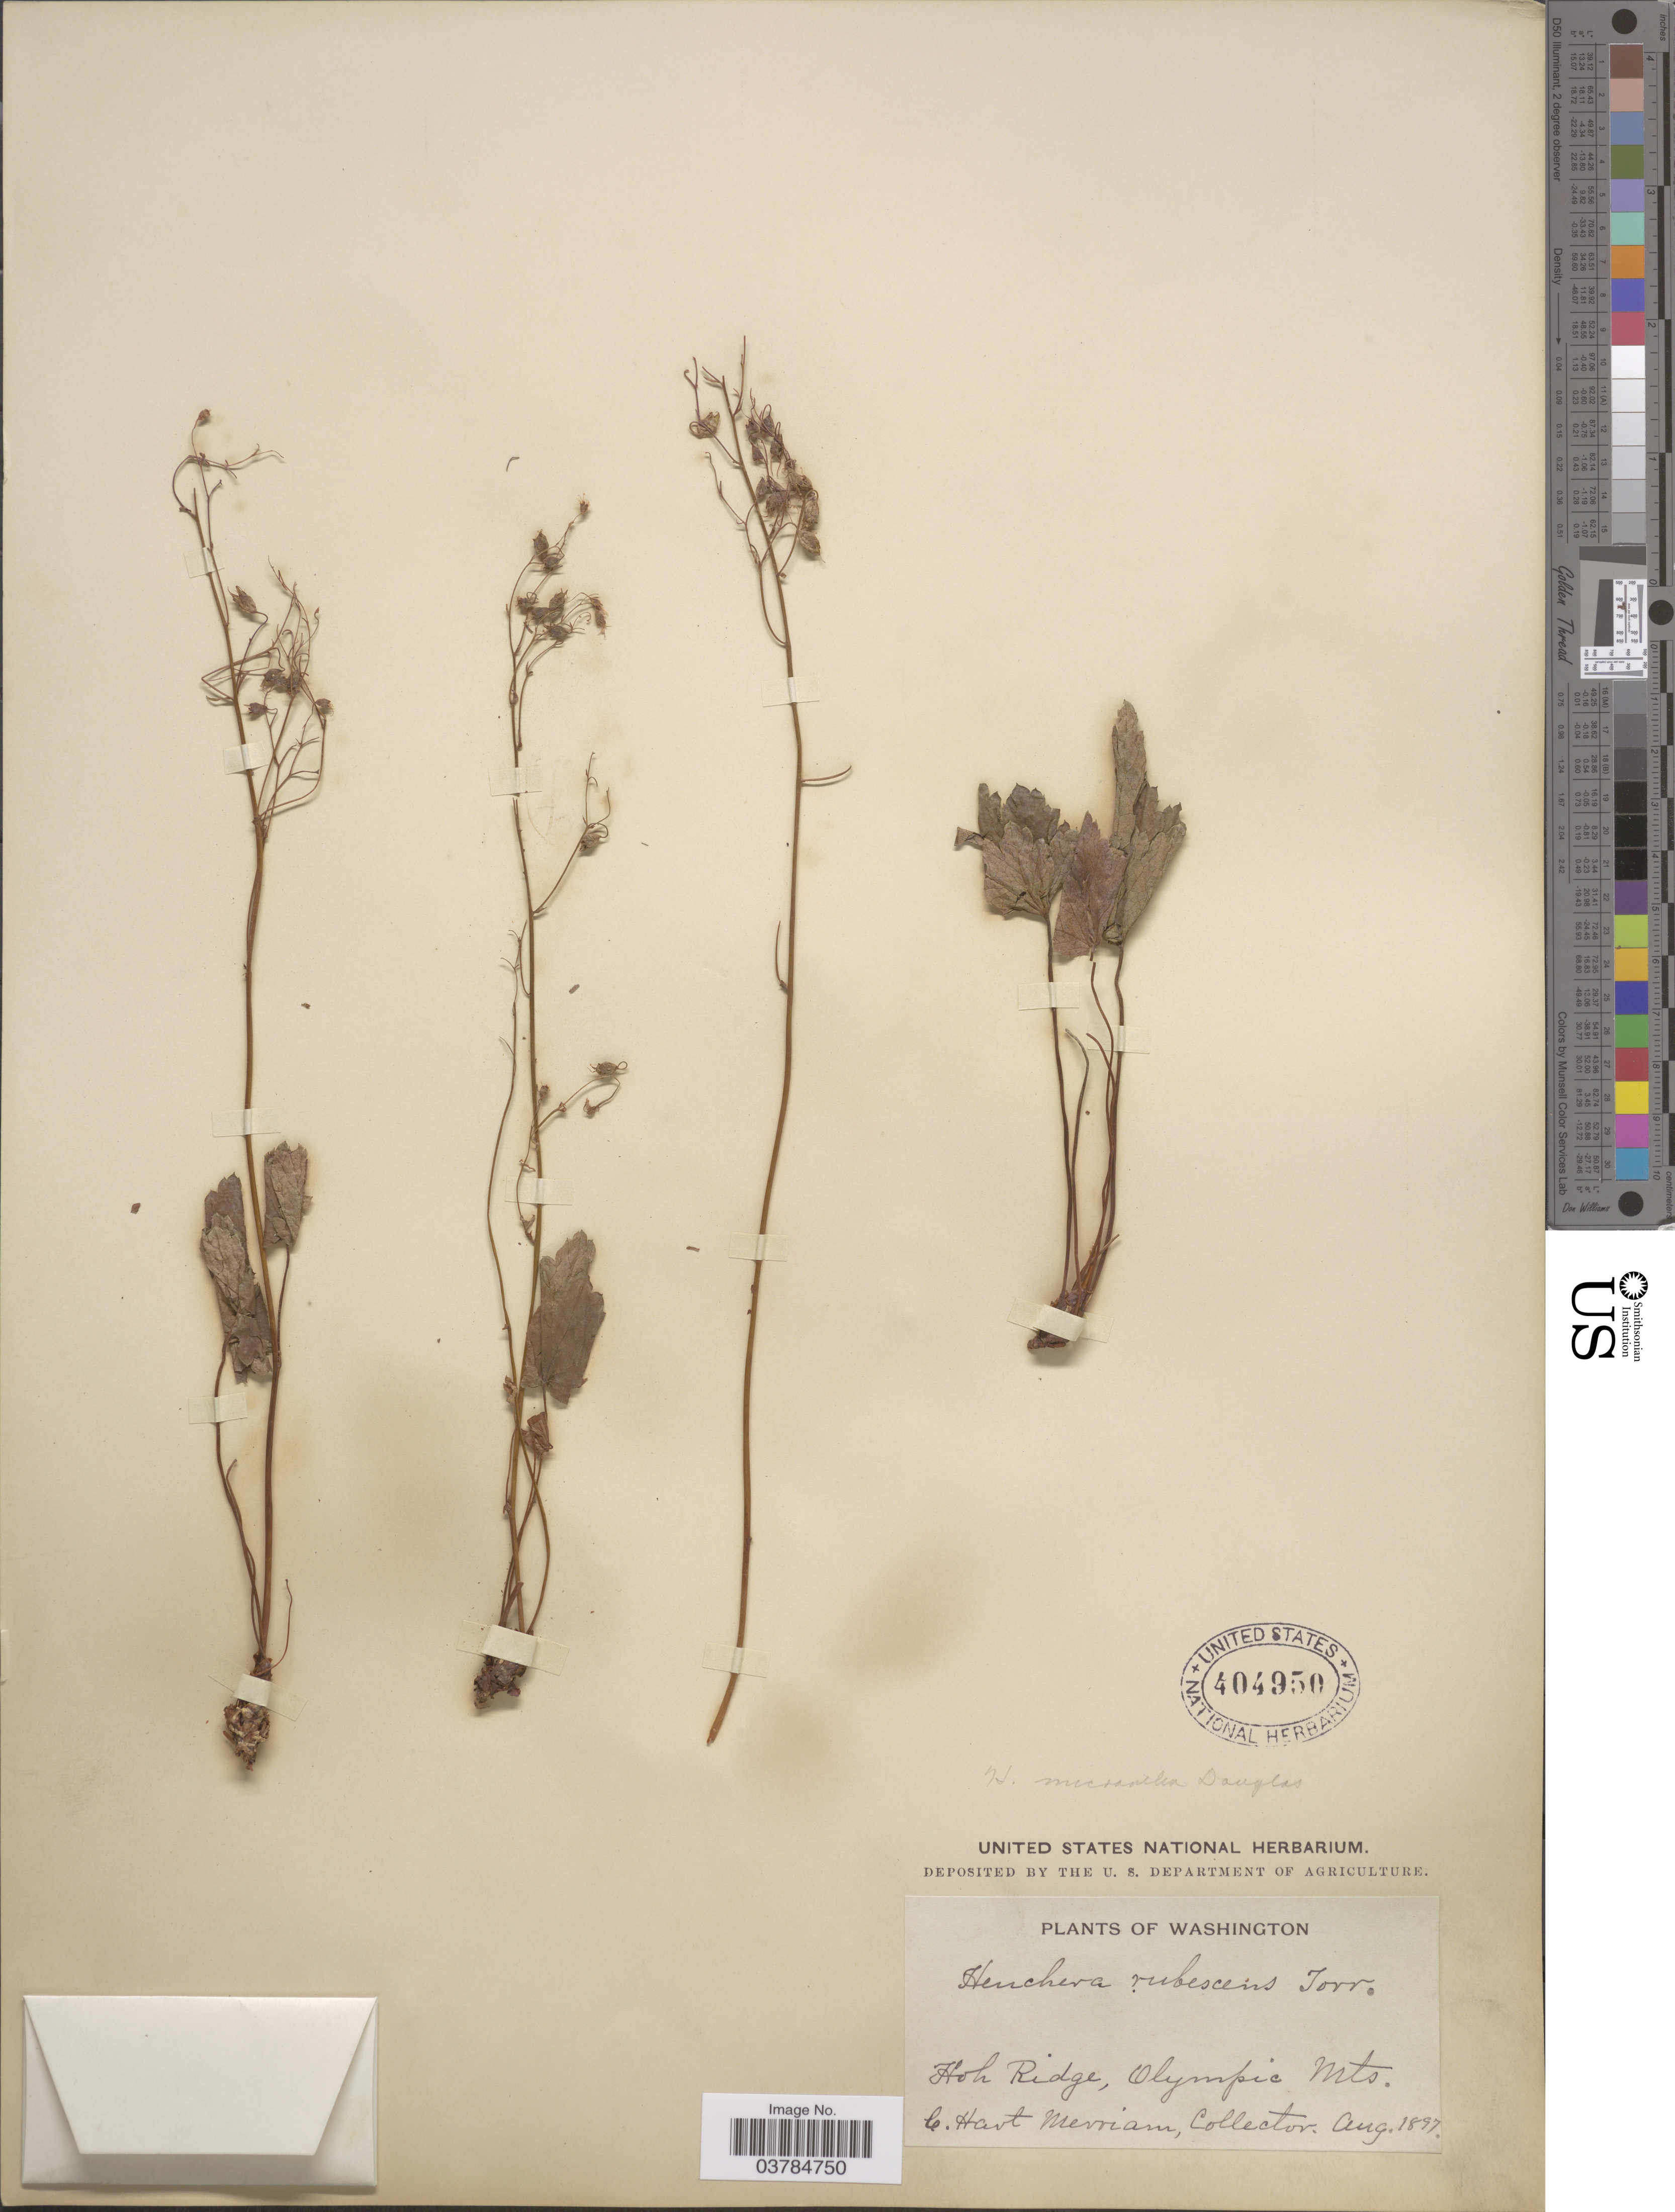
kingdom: Plantae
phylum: Tracheophyta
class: Magnoliopsida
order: Saxifragales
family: Saxifragaceae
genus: Heuchera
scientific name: Heuchera micrantha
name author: Douglas ex Lindl.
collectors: C. Merriam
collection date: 1897-08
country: United States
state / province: Washington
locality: Hoh Ridge, Olympic Mts.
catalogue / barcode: US 404950